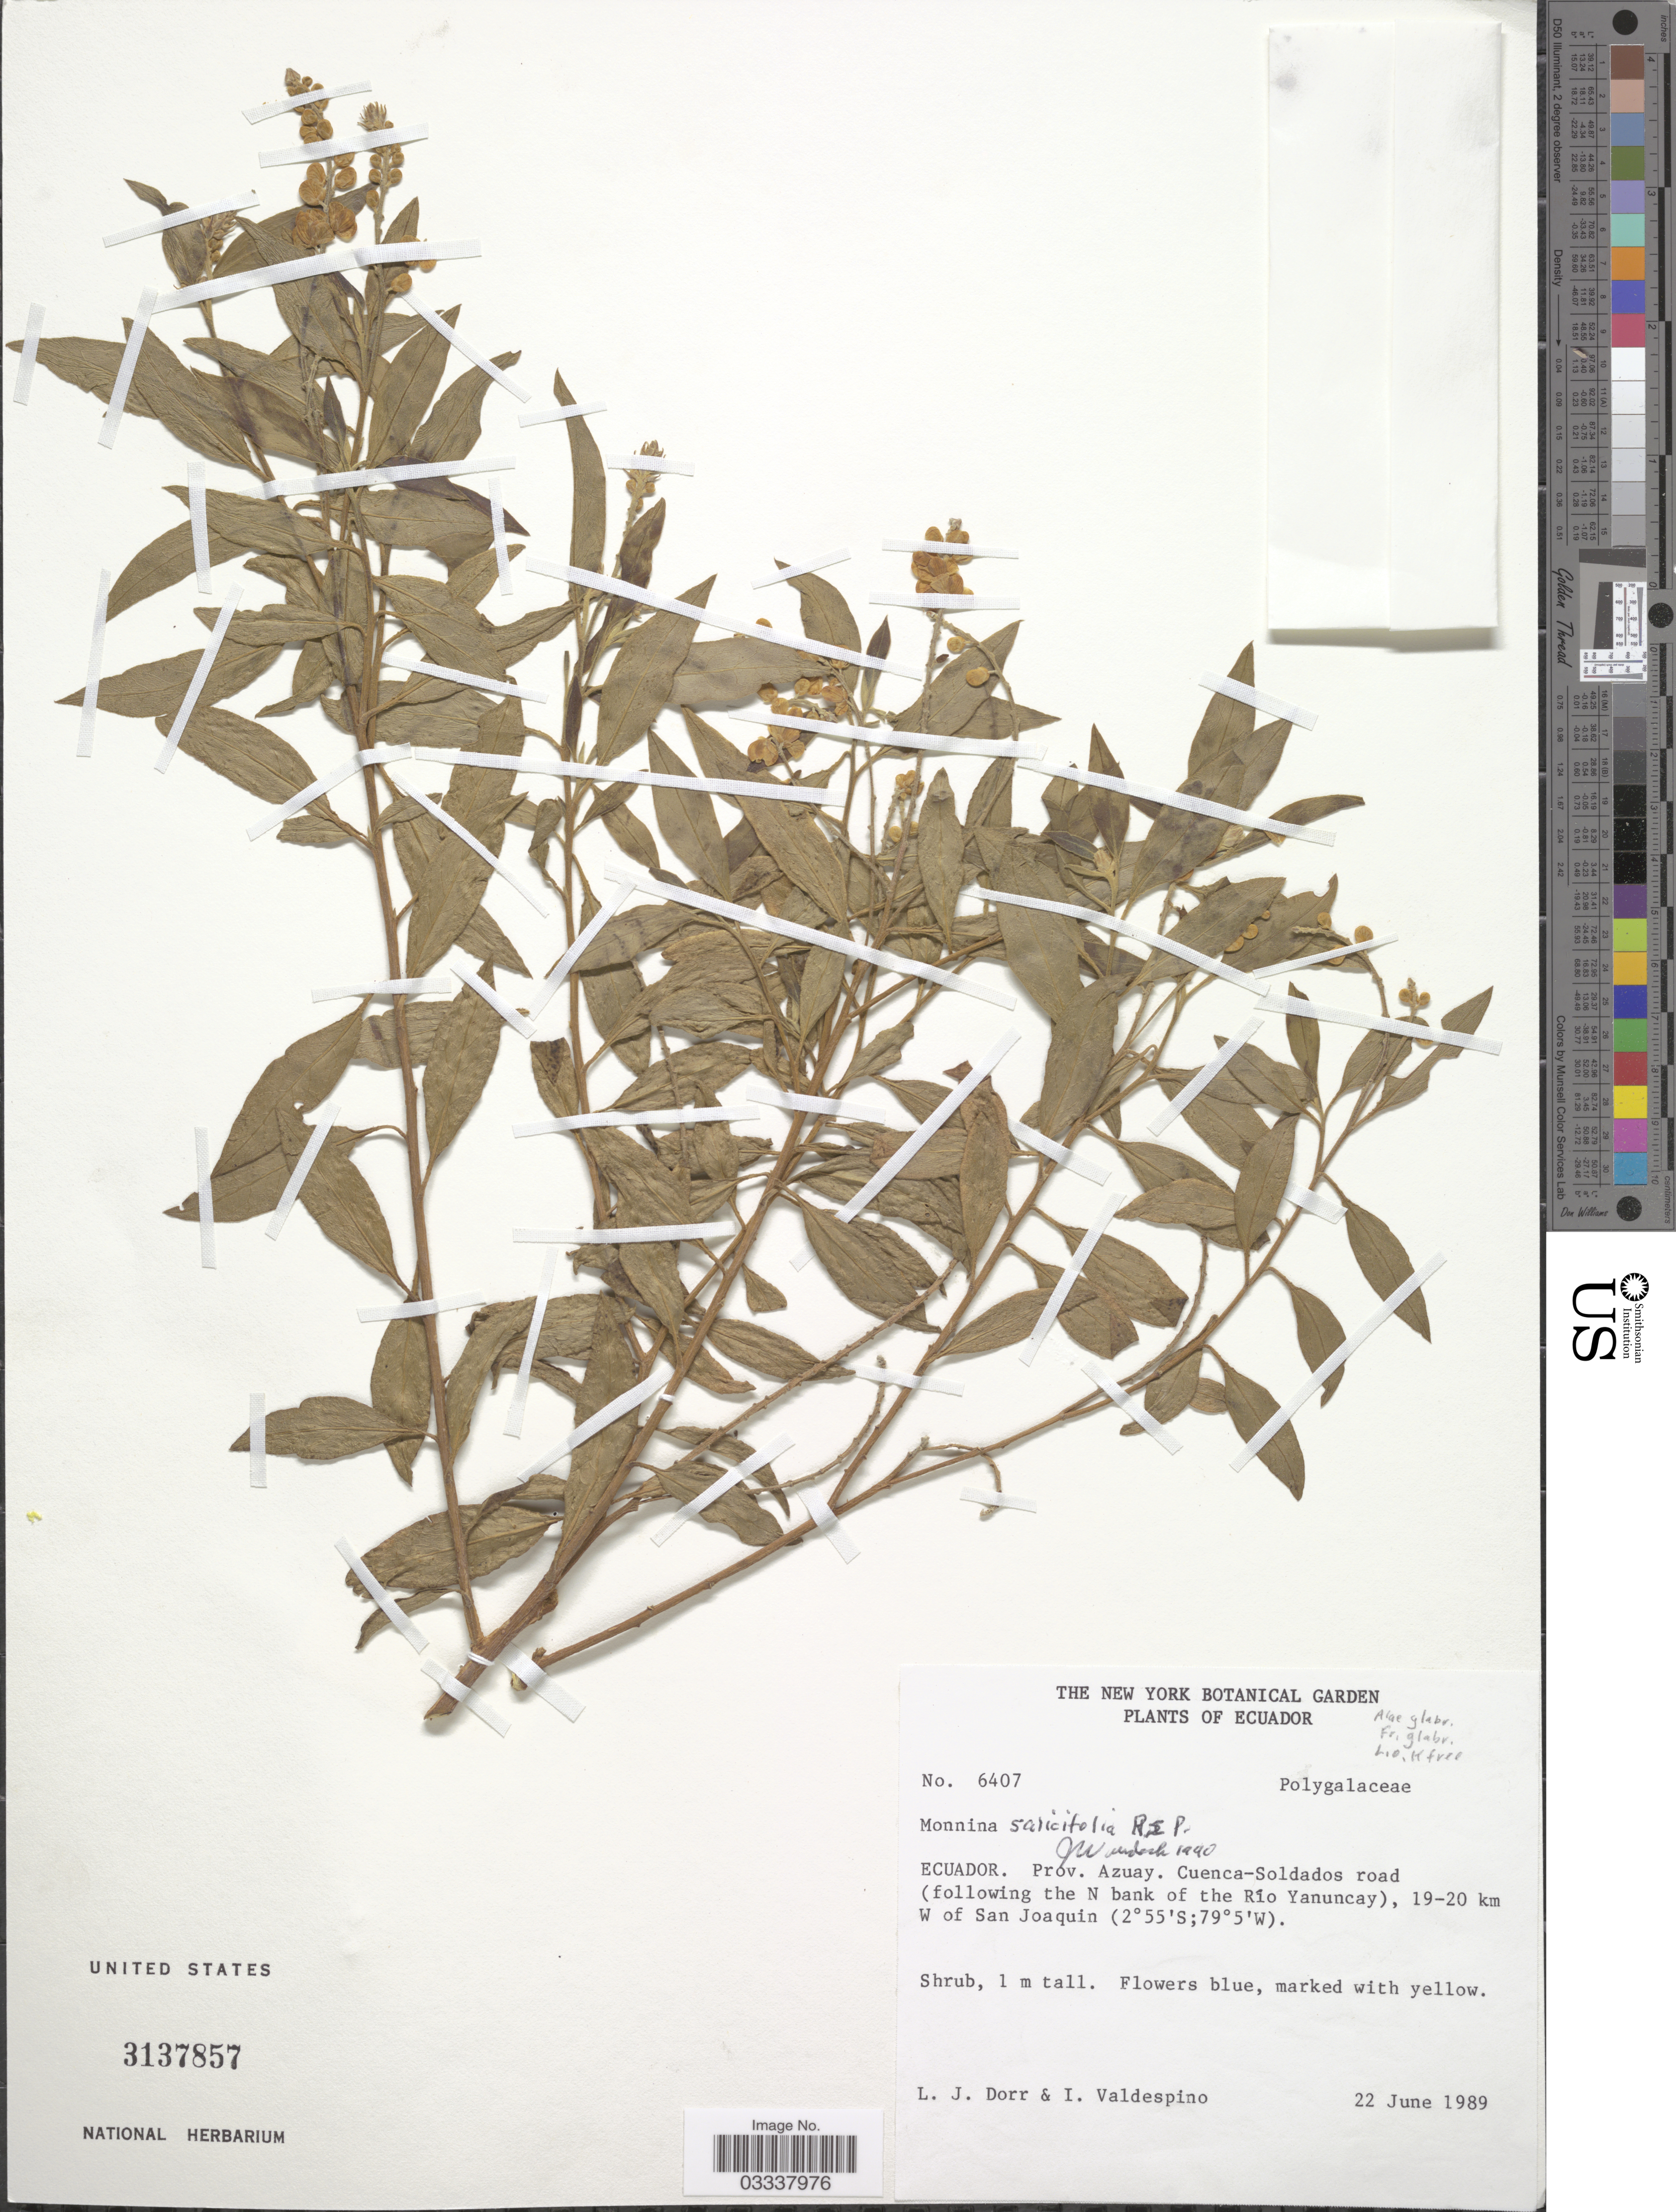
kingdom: Plantae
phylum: Tracheophyta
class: Magnoliopsida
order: Fabales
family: Polygalaceae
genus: Monnina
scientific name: Monnina salicifolia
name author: Ruiz & Pav.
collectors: L. J. Dorr & I. Valdespino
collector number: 6407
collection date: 1989-06-22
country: Ecuador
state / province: Azuay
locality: Cuenca-Soldados road (following the N bank of the Río Yanuncay), 19-20 km W of San Joaquin.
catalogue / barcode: US 3137857